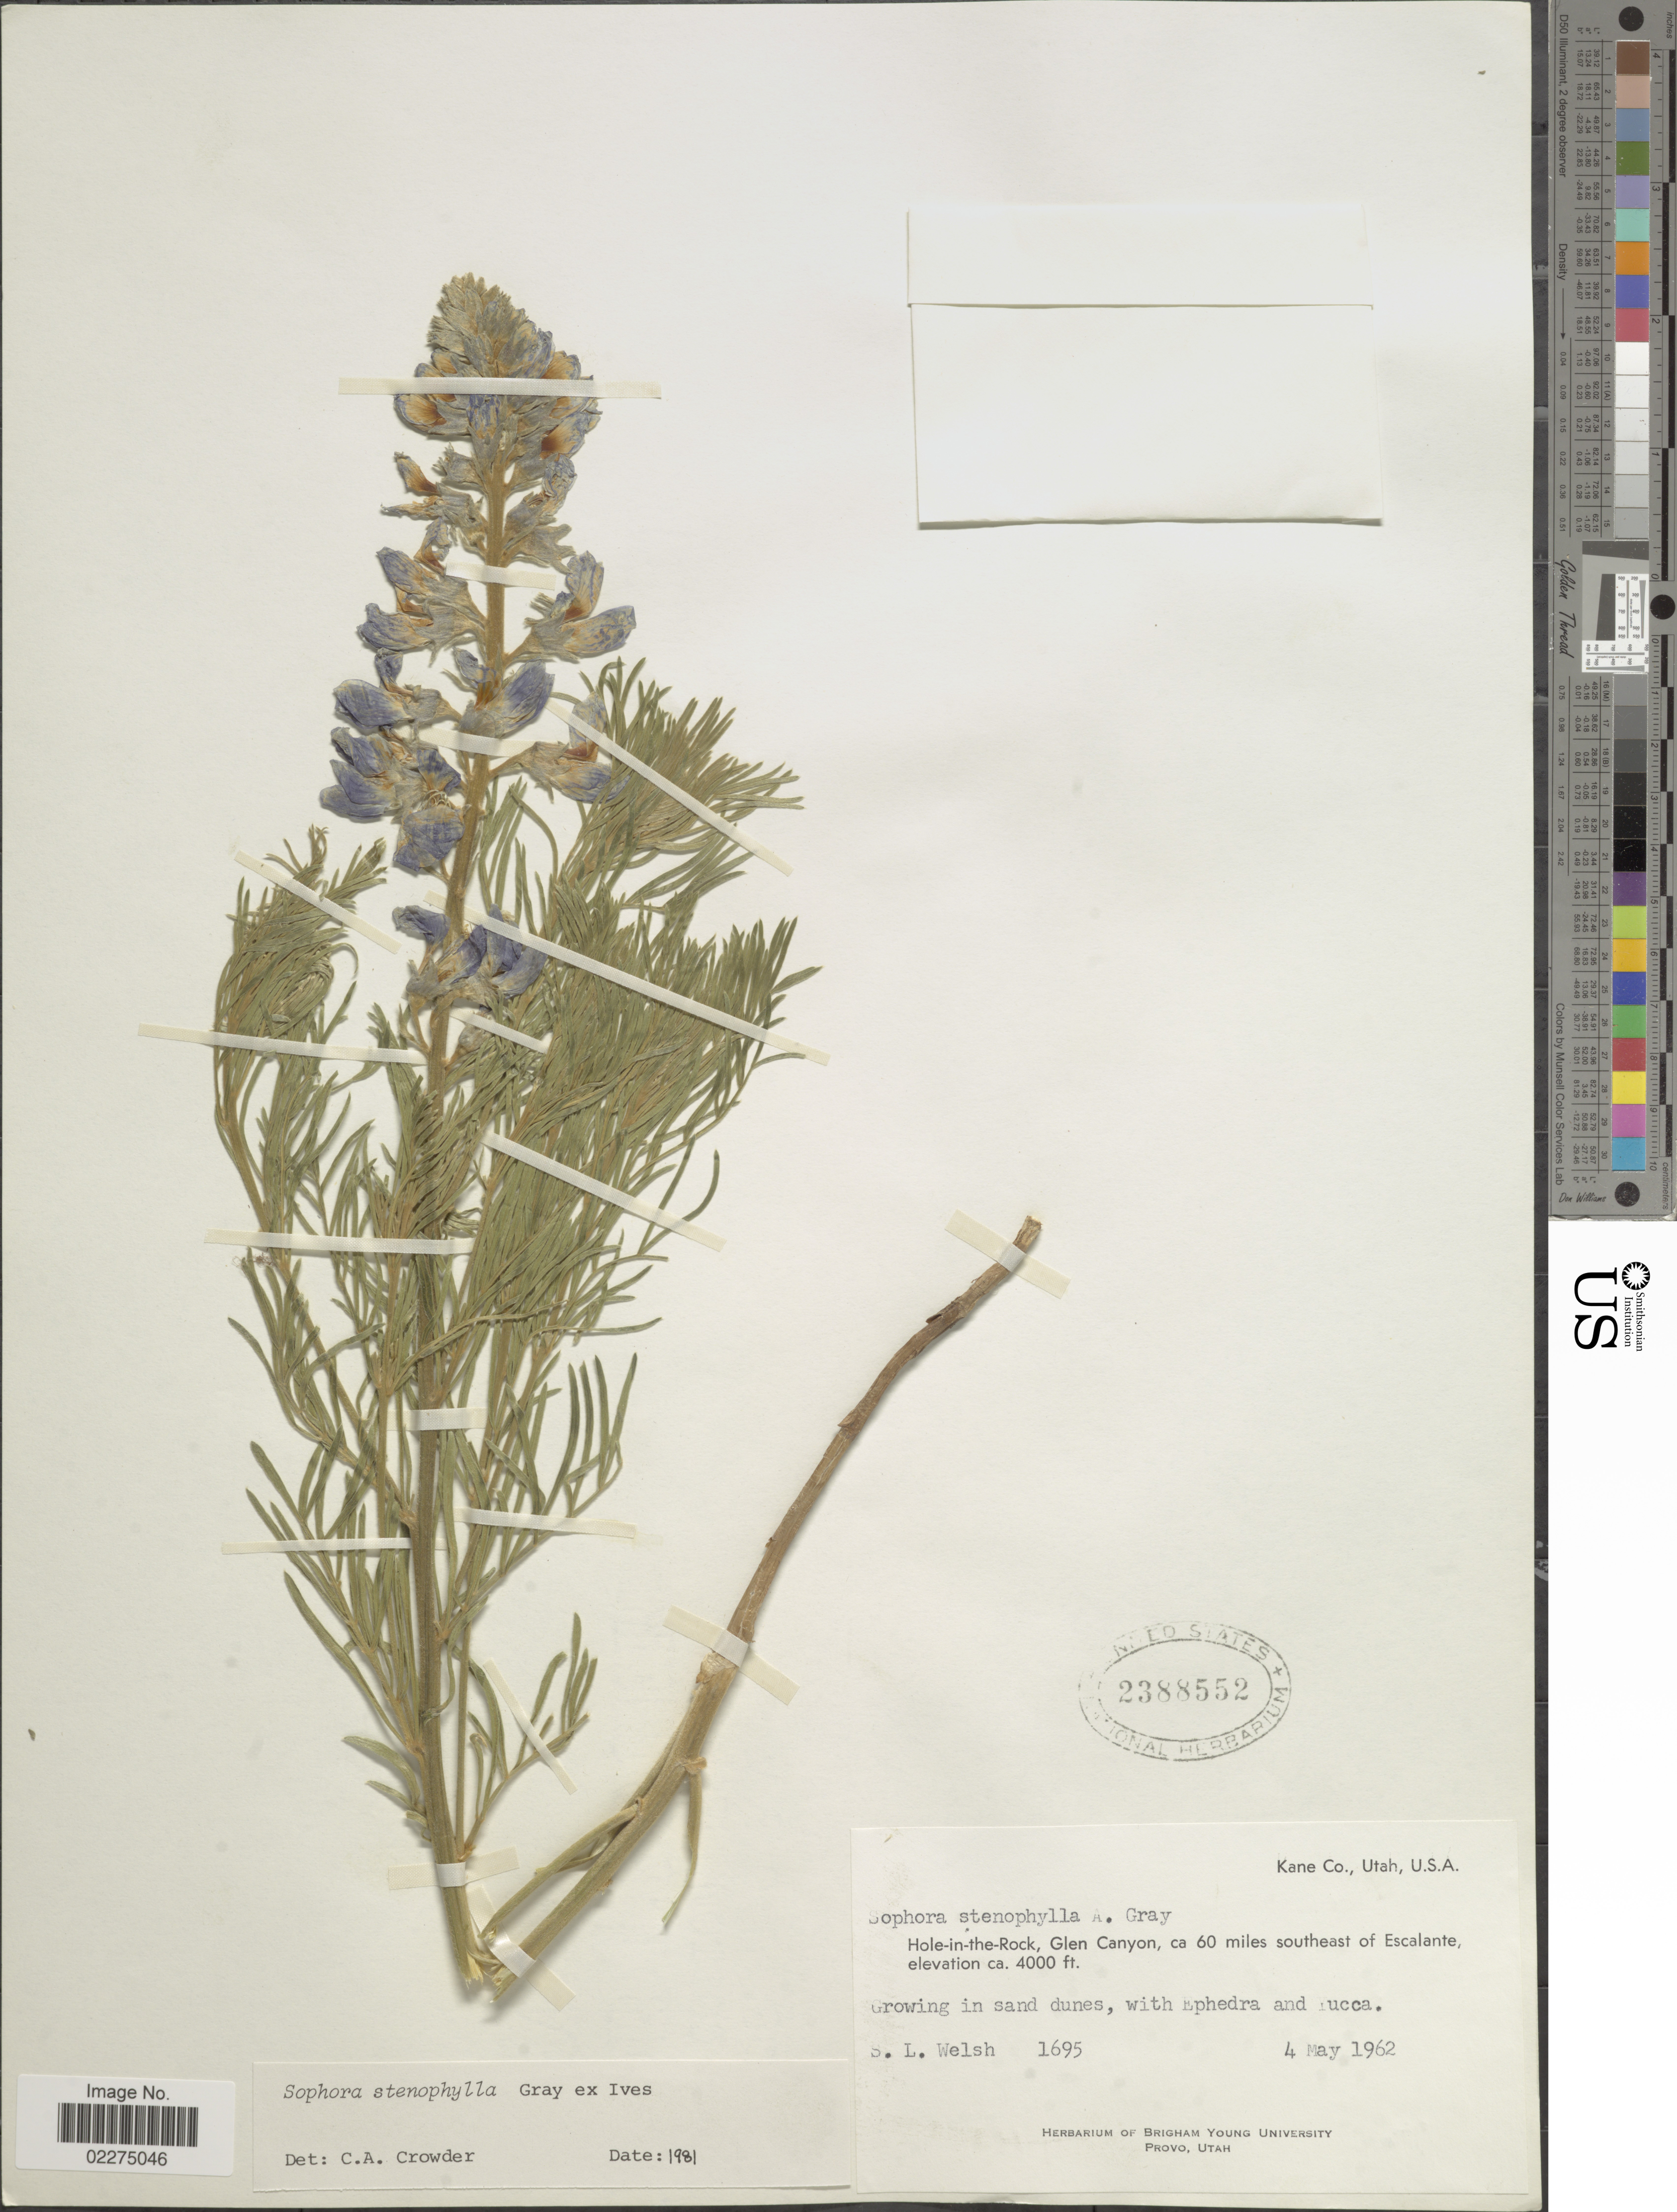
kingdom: Plantae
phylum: Tracheophyta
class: Magnoliopsida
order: Fabales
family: Fabaceae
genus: Sophora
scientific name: Sophora stenophylla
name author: A. Gray in Ives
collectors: S. Welsh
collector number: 1695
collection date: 1962-05-04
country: United States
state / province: Utah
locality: Kane Co. Hole-in-the-Rock, Glen Canyon, ca 60 miles southeast of Escalante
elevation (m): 1219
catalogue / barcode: US 2388552